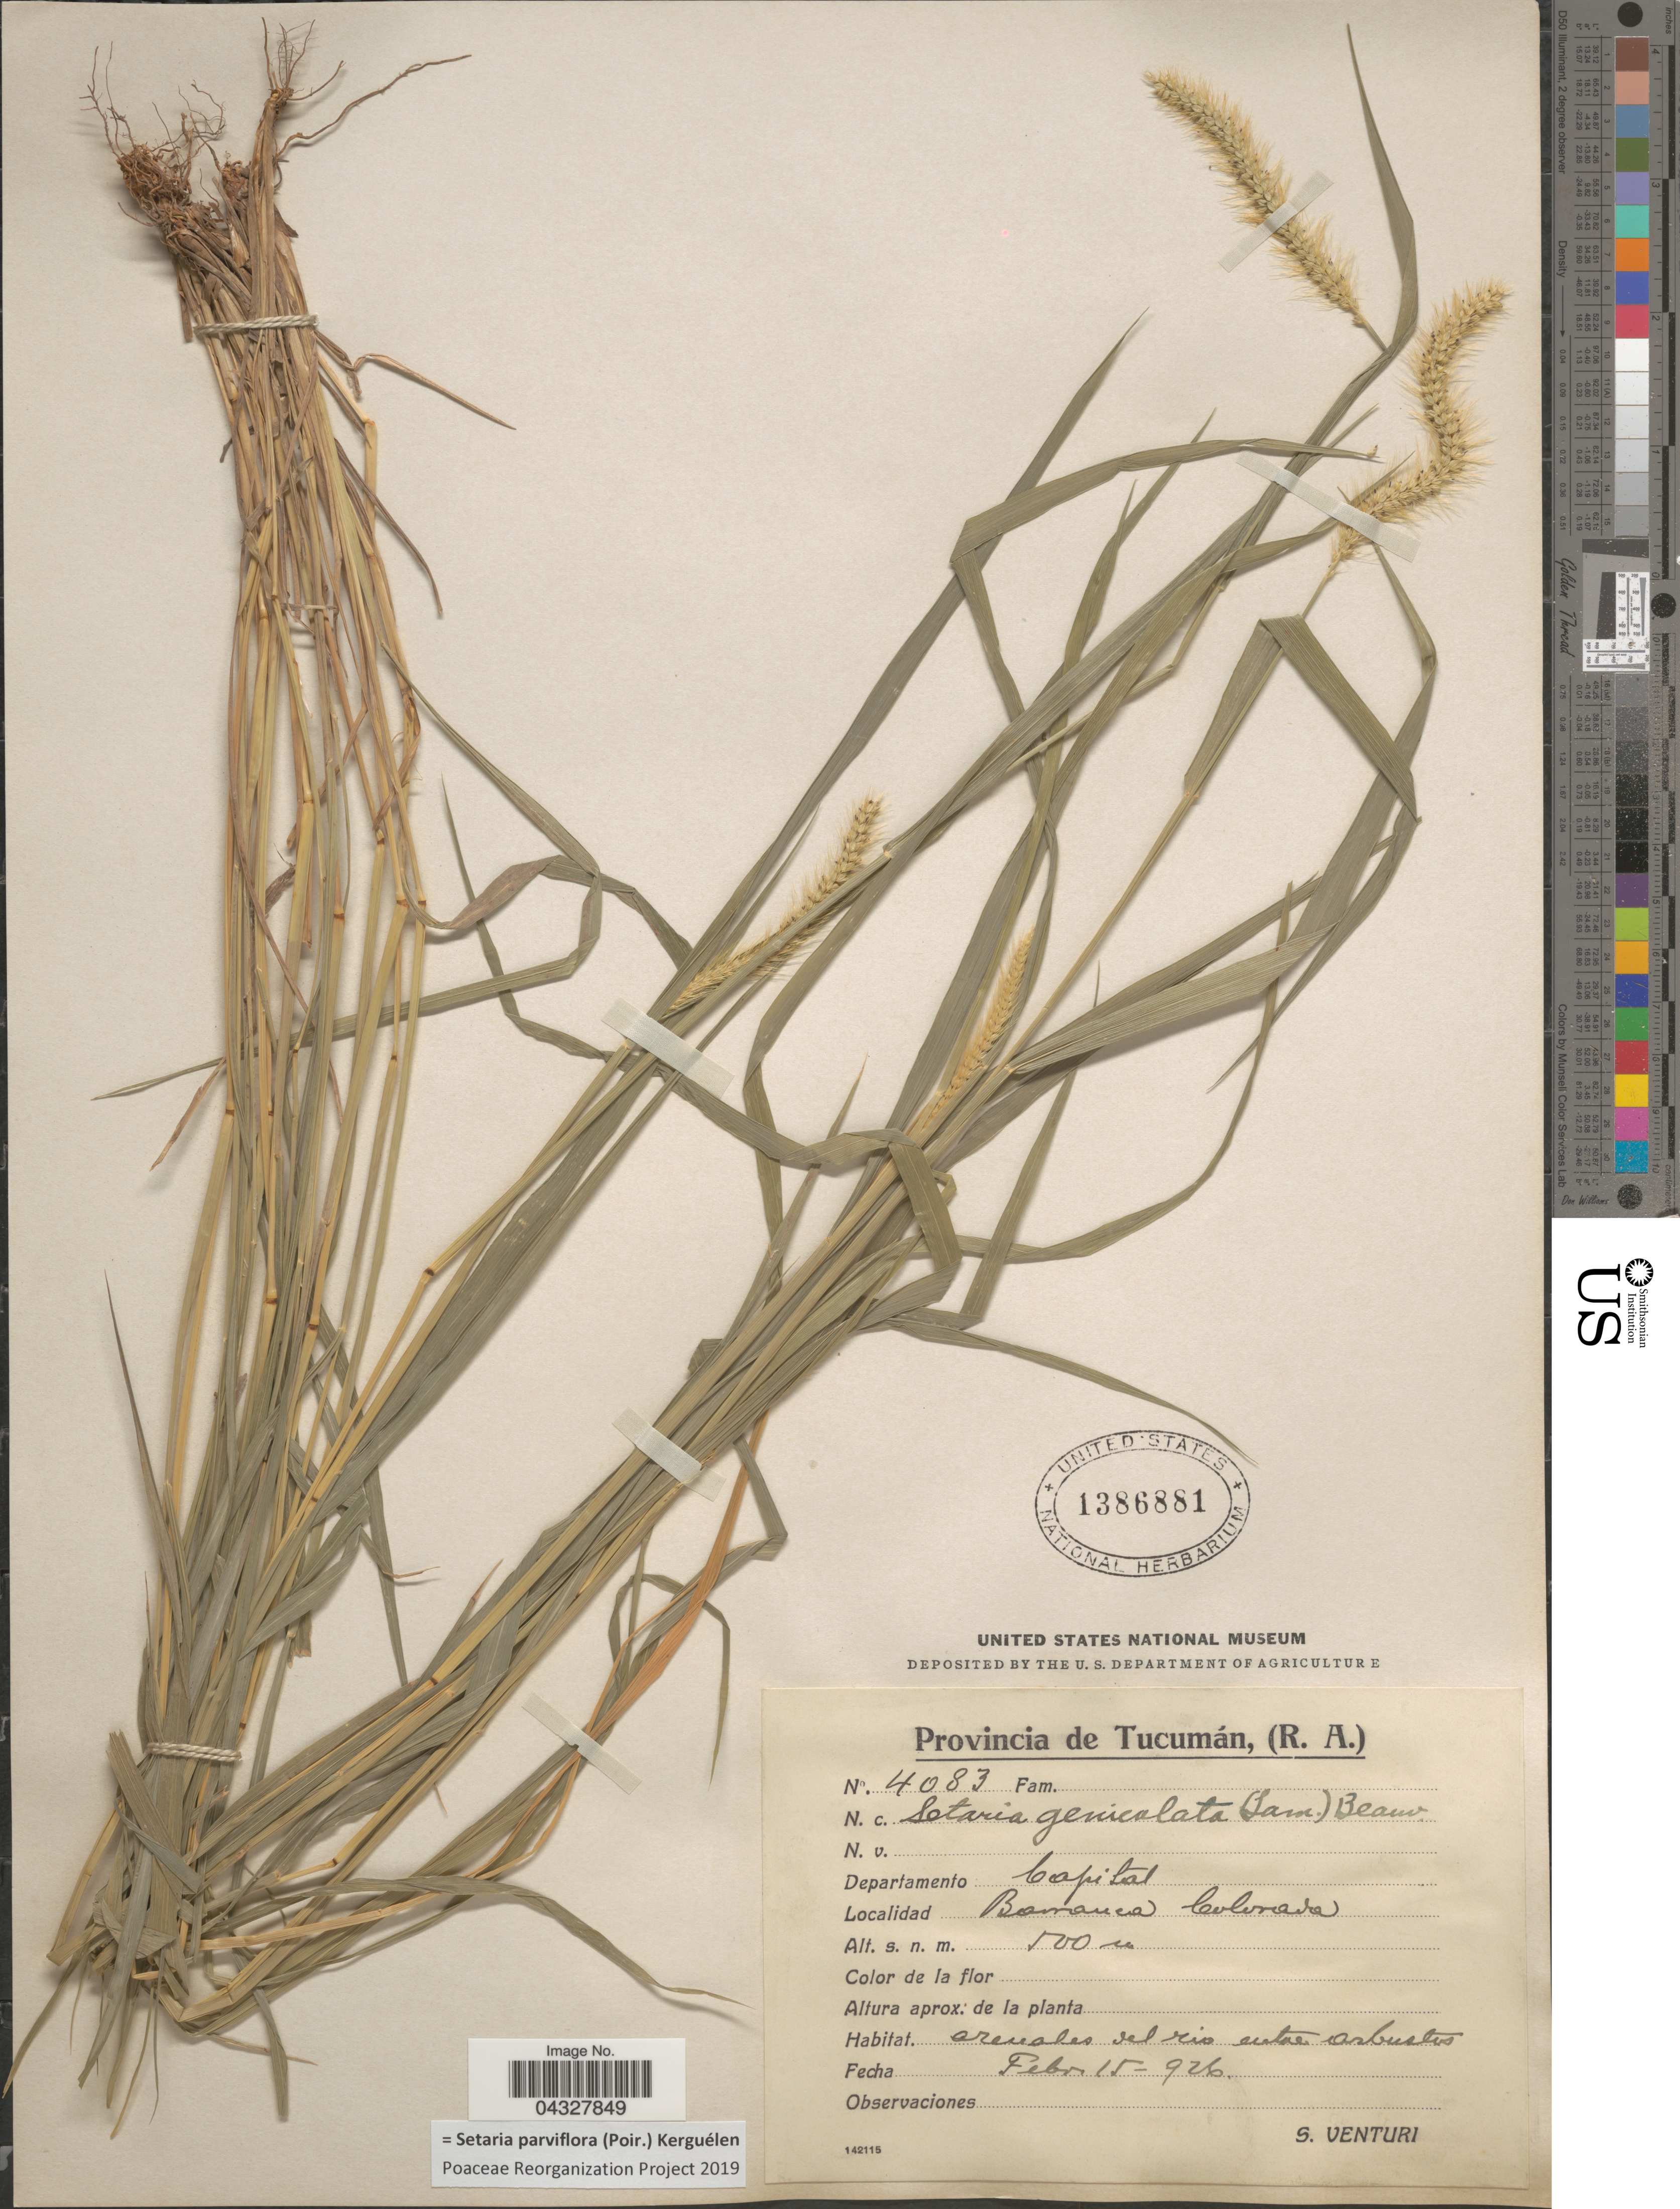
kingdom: Plantae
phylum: Tracheophyta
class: Liliopsida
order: Poales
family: Poaceae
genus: Setaria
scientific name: Setaria parviflora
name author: (Poir.) Kerguélen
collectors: S. Venturi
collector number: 4083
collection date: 1926-02-15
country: Argentina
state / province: Tucuman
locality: Departamento Capital. Barranca Colorada.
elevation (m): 500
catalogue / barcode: US 1386881